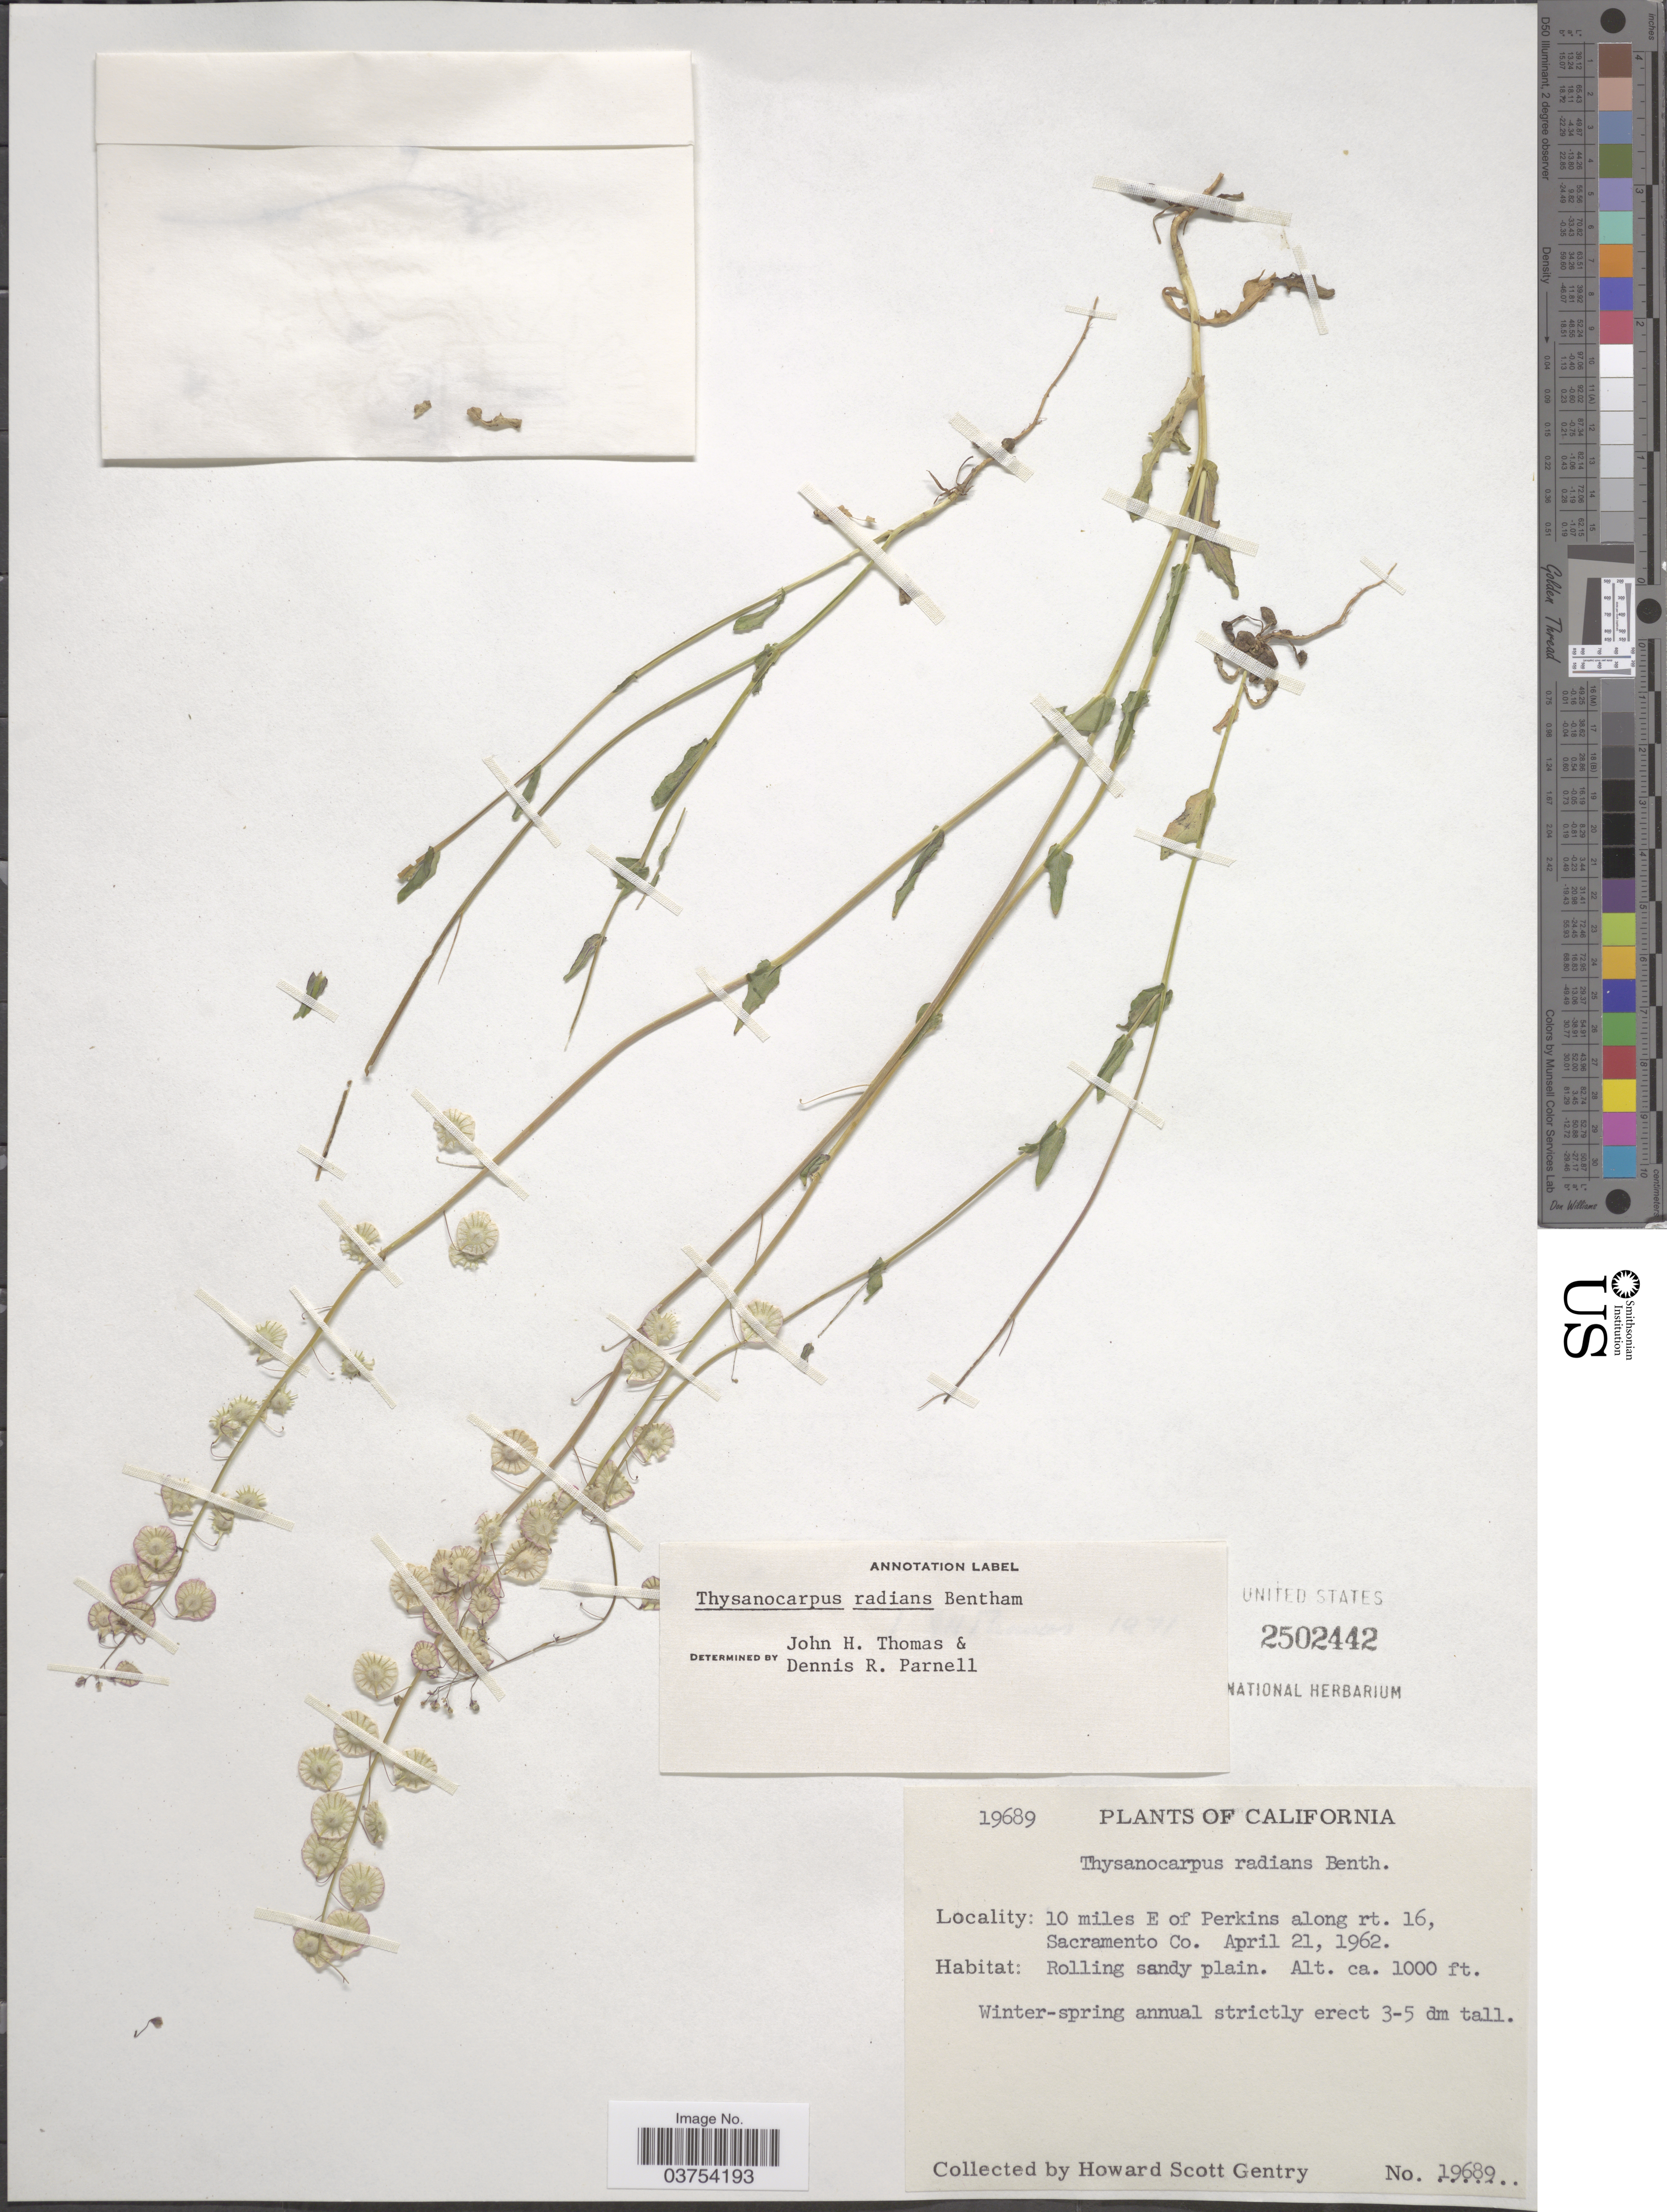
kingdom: Plantae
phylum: Tracheophyta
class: Magnoliopsida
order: Brassicales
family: Brassicaceae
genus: Thysanocarpus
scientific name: Thysanocarpus radians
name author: Benth.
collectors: H. S. Gentry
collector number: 19689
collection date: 1962-04-21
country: United States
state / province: California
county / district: Sacramento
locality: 10 miles E of Perkins along rt. 16, Sacramento Co.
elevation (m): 305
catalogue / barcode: US 2502442